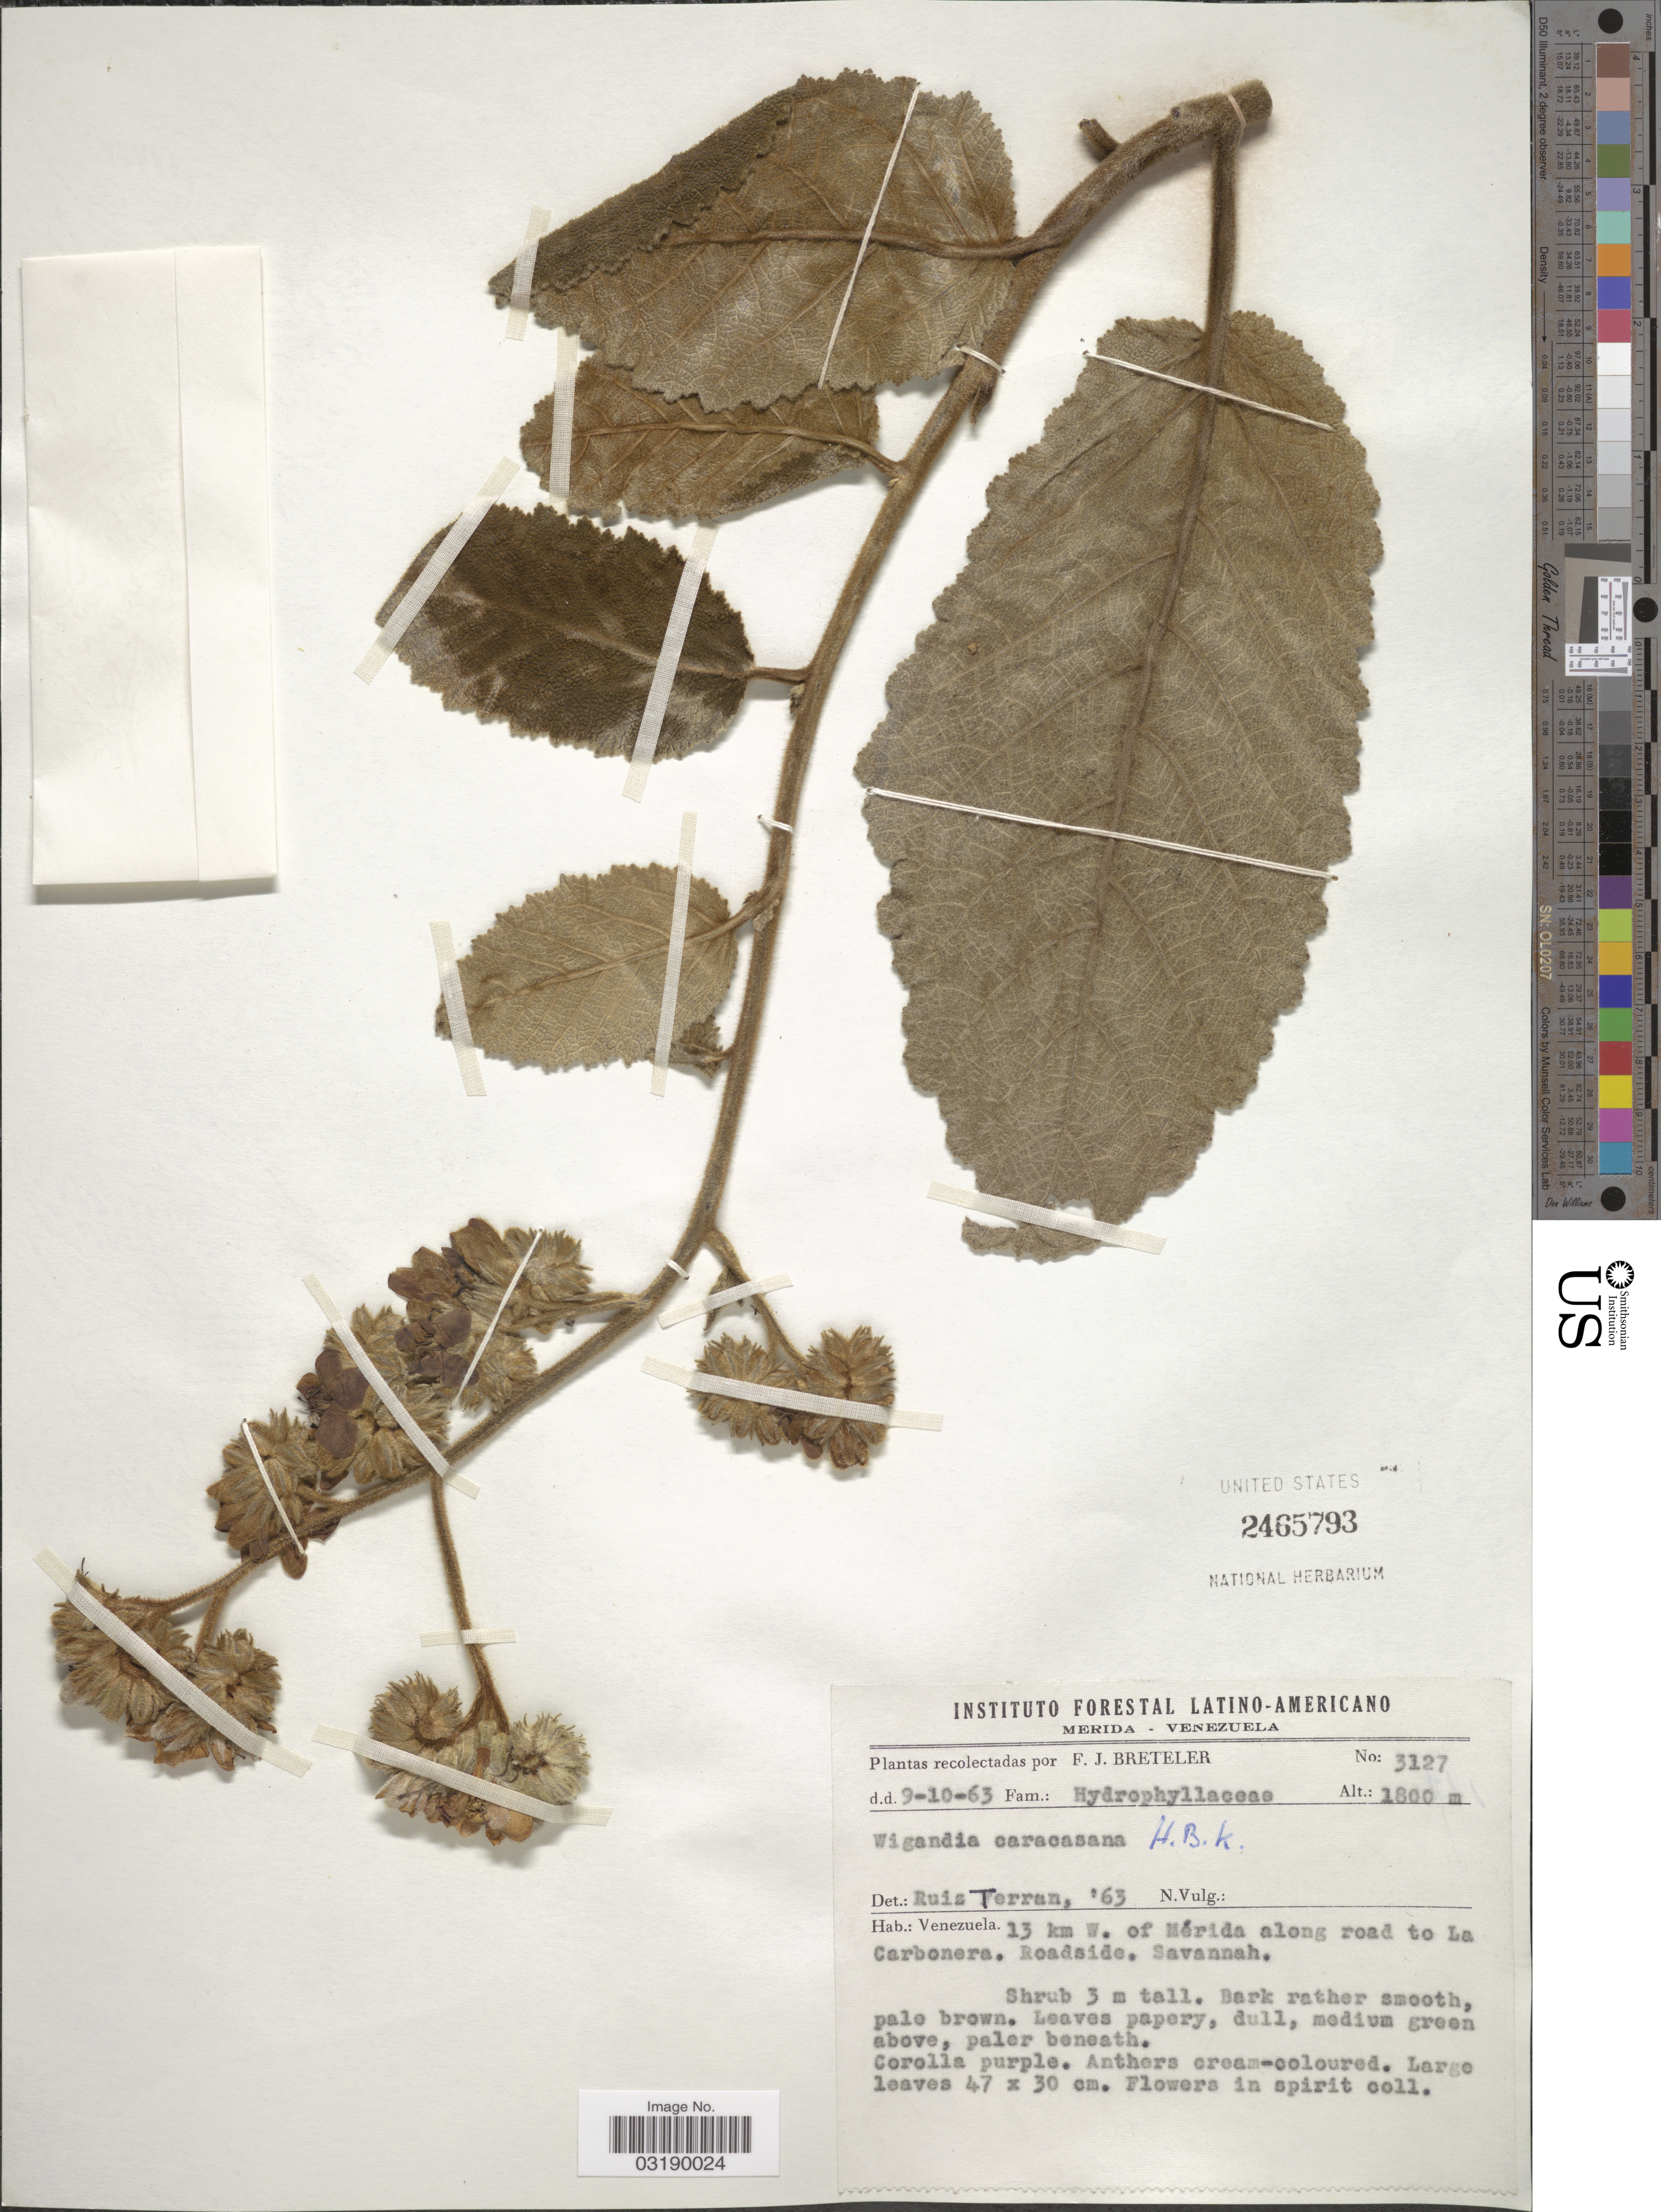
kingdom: Plantae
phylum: Tracheophyta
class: Magnoliopsida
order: Boraginales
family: Namaceae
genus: Wigandia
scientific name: Wigandia caracasana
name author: Kunth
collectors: F. J. Breteler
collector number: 3127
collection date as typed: Transcribed d/m/y: 9/10/63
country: Venezuela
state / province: Mérida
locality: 13 km W. of Mérida along road to La Carbonera. Roadside. Savannah.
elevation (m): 1800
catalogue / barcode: US 2465793